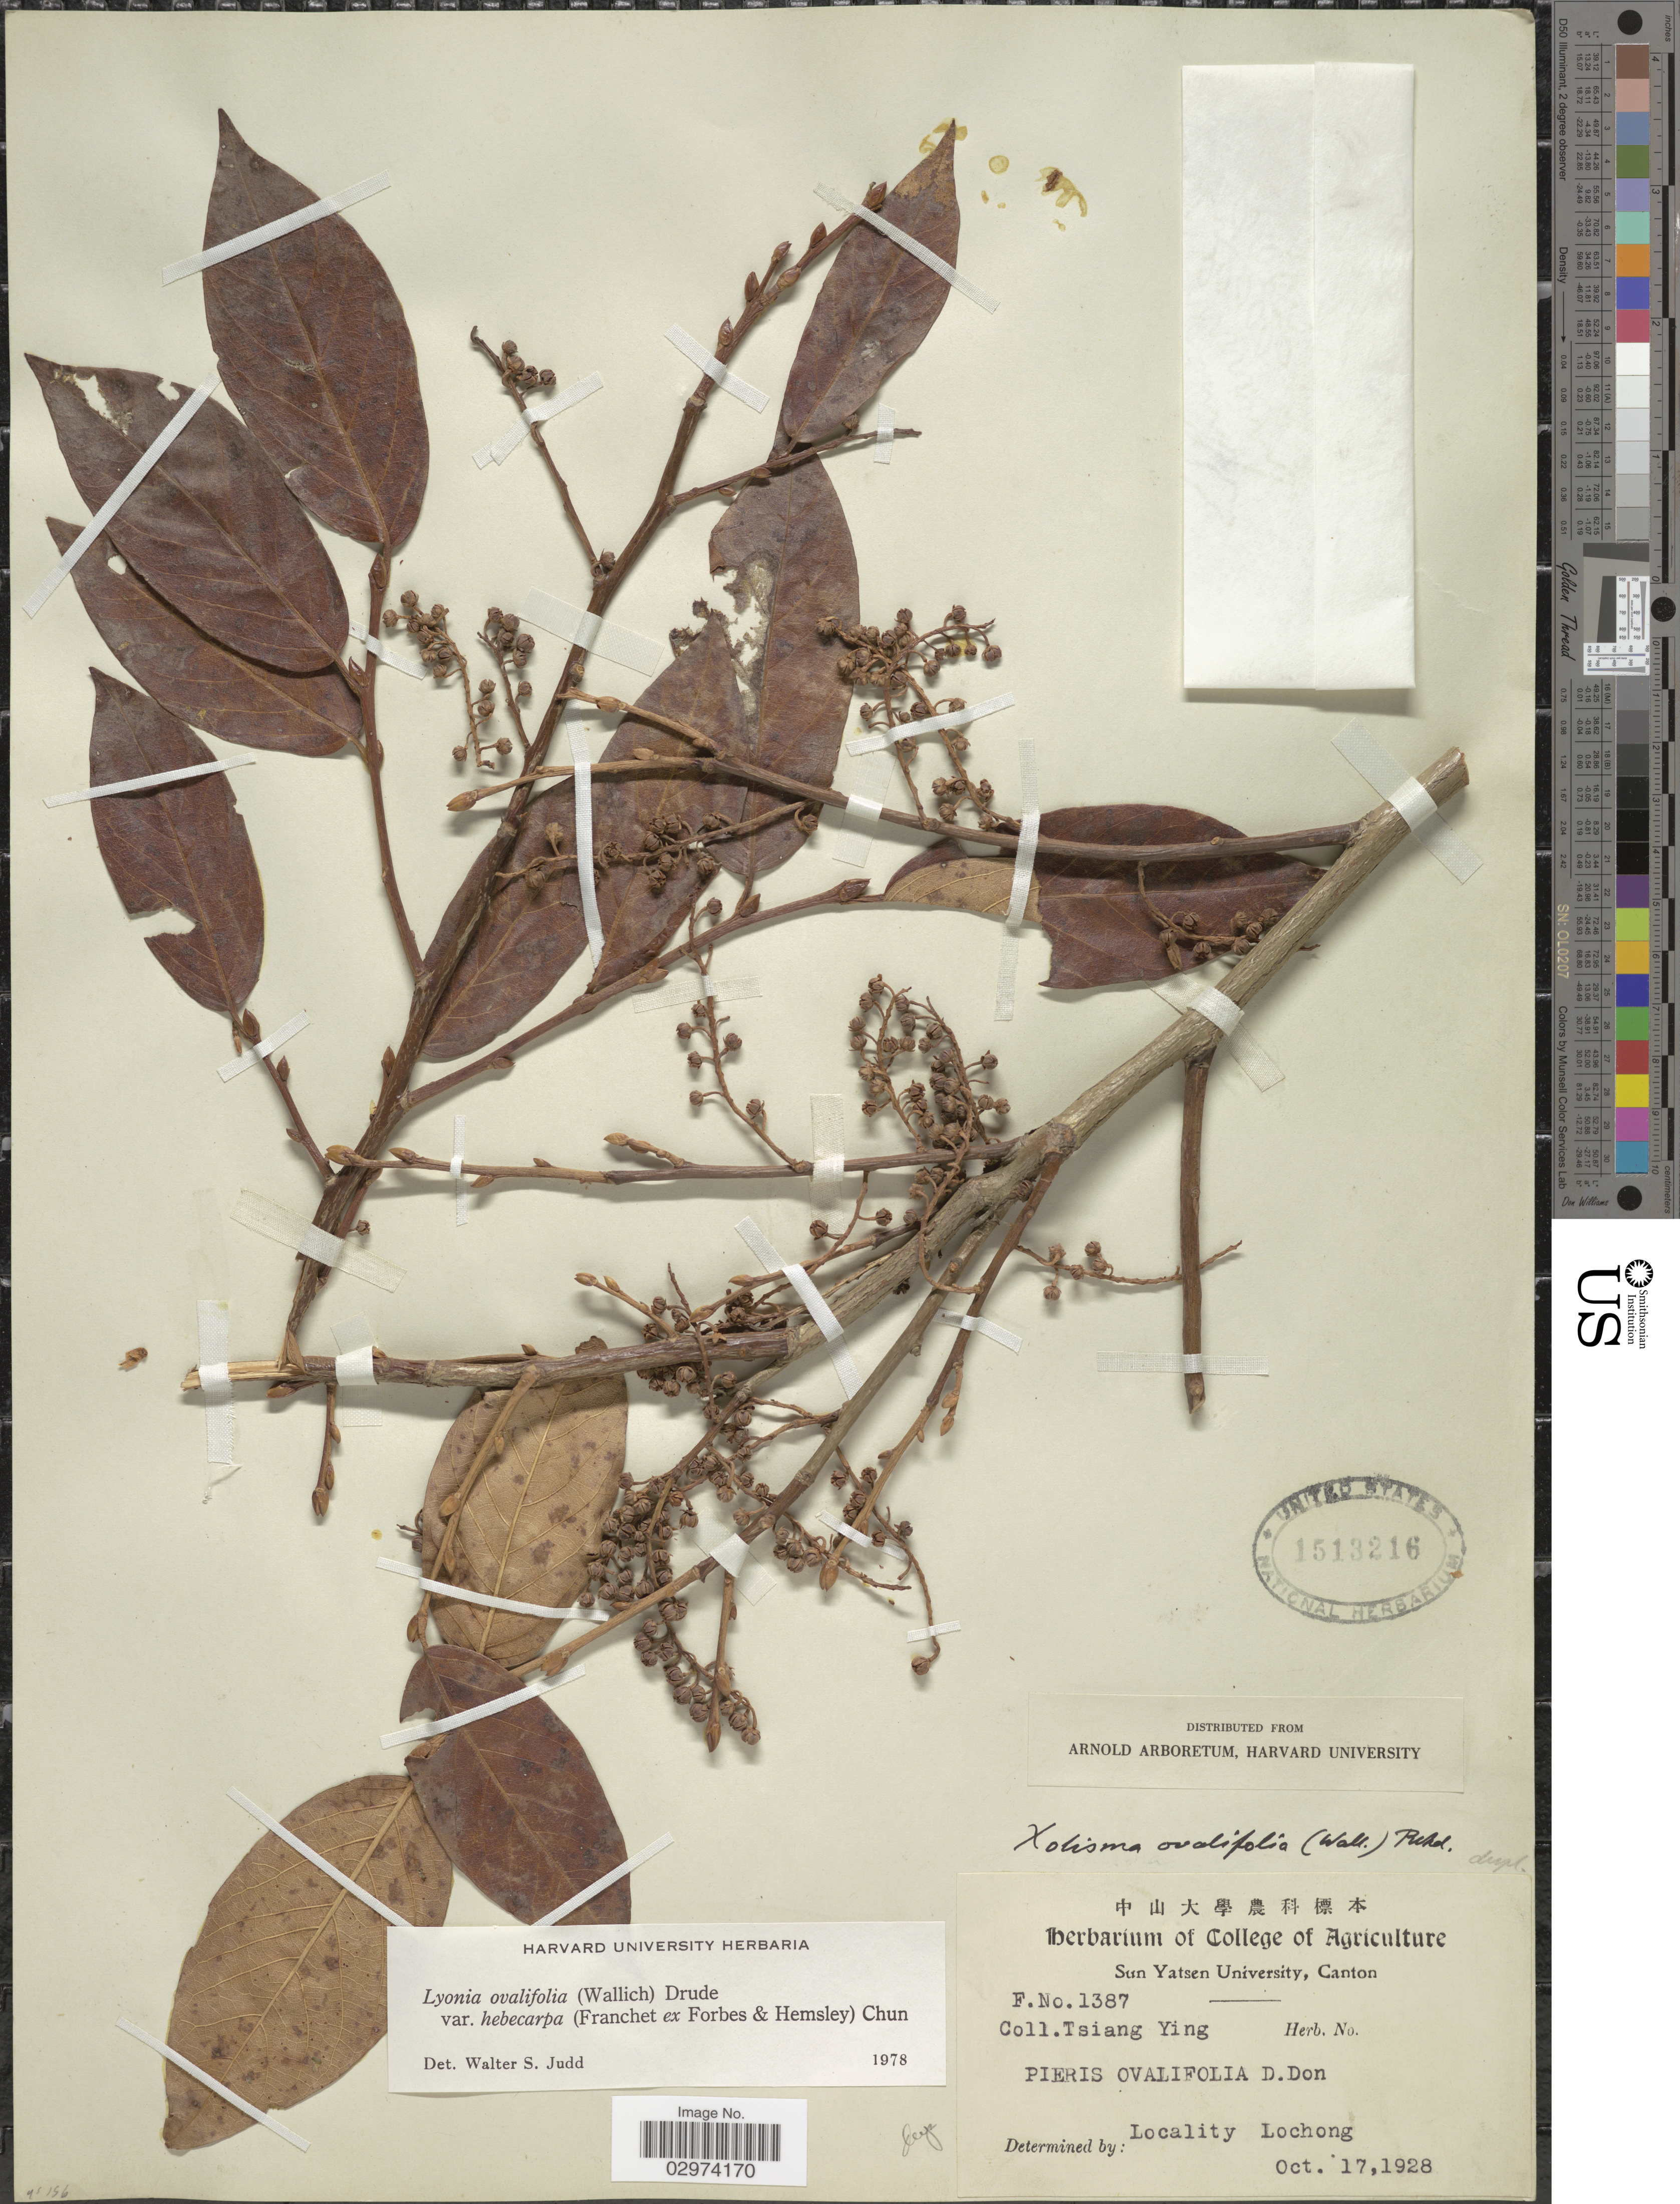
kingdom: Plantae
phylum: Tracheophyta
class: Magnoliopsida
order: Ericales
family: Ericaceae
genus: Lyonia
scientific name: Lyonia ovalifolia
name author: (Wall.) Drude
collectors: T. Ying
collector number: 1387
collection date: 1928-10-17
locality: Lochong.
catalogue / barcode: US 1513216